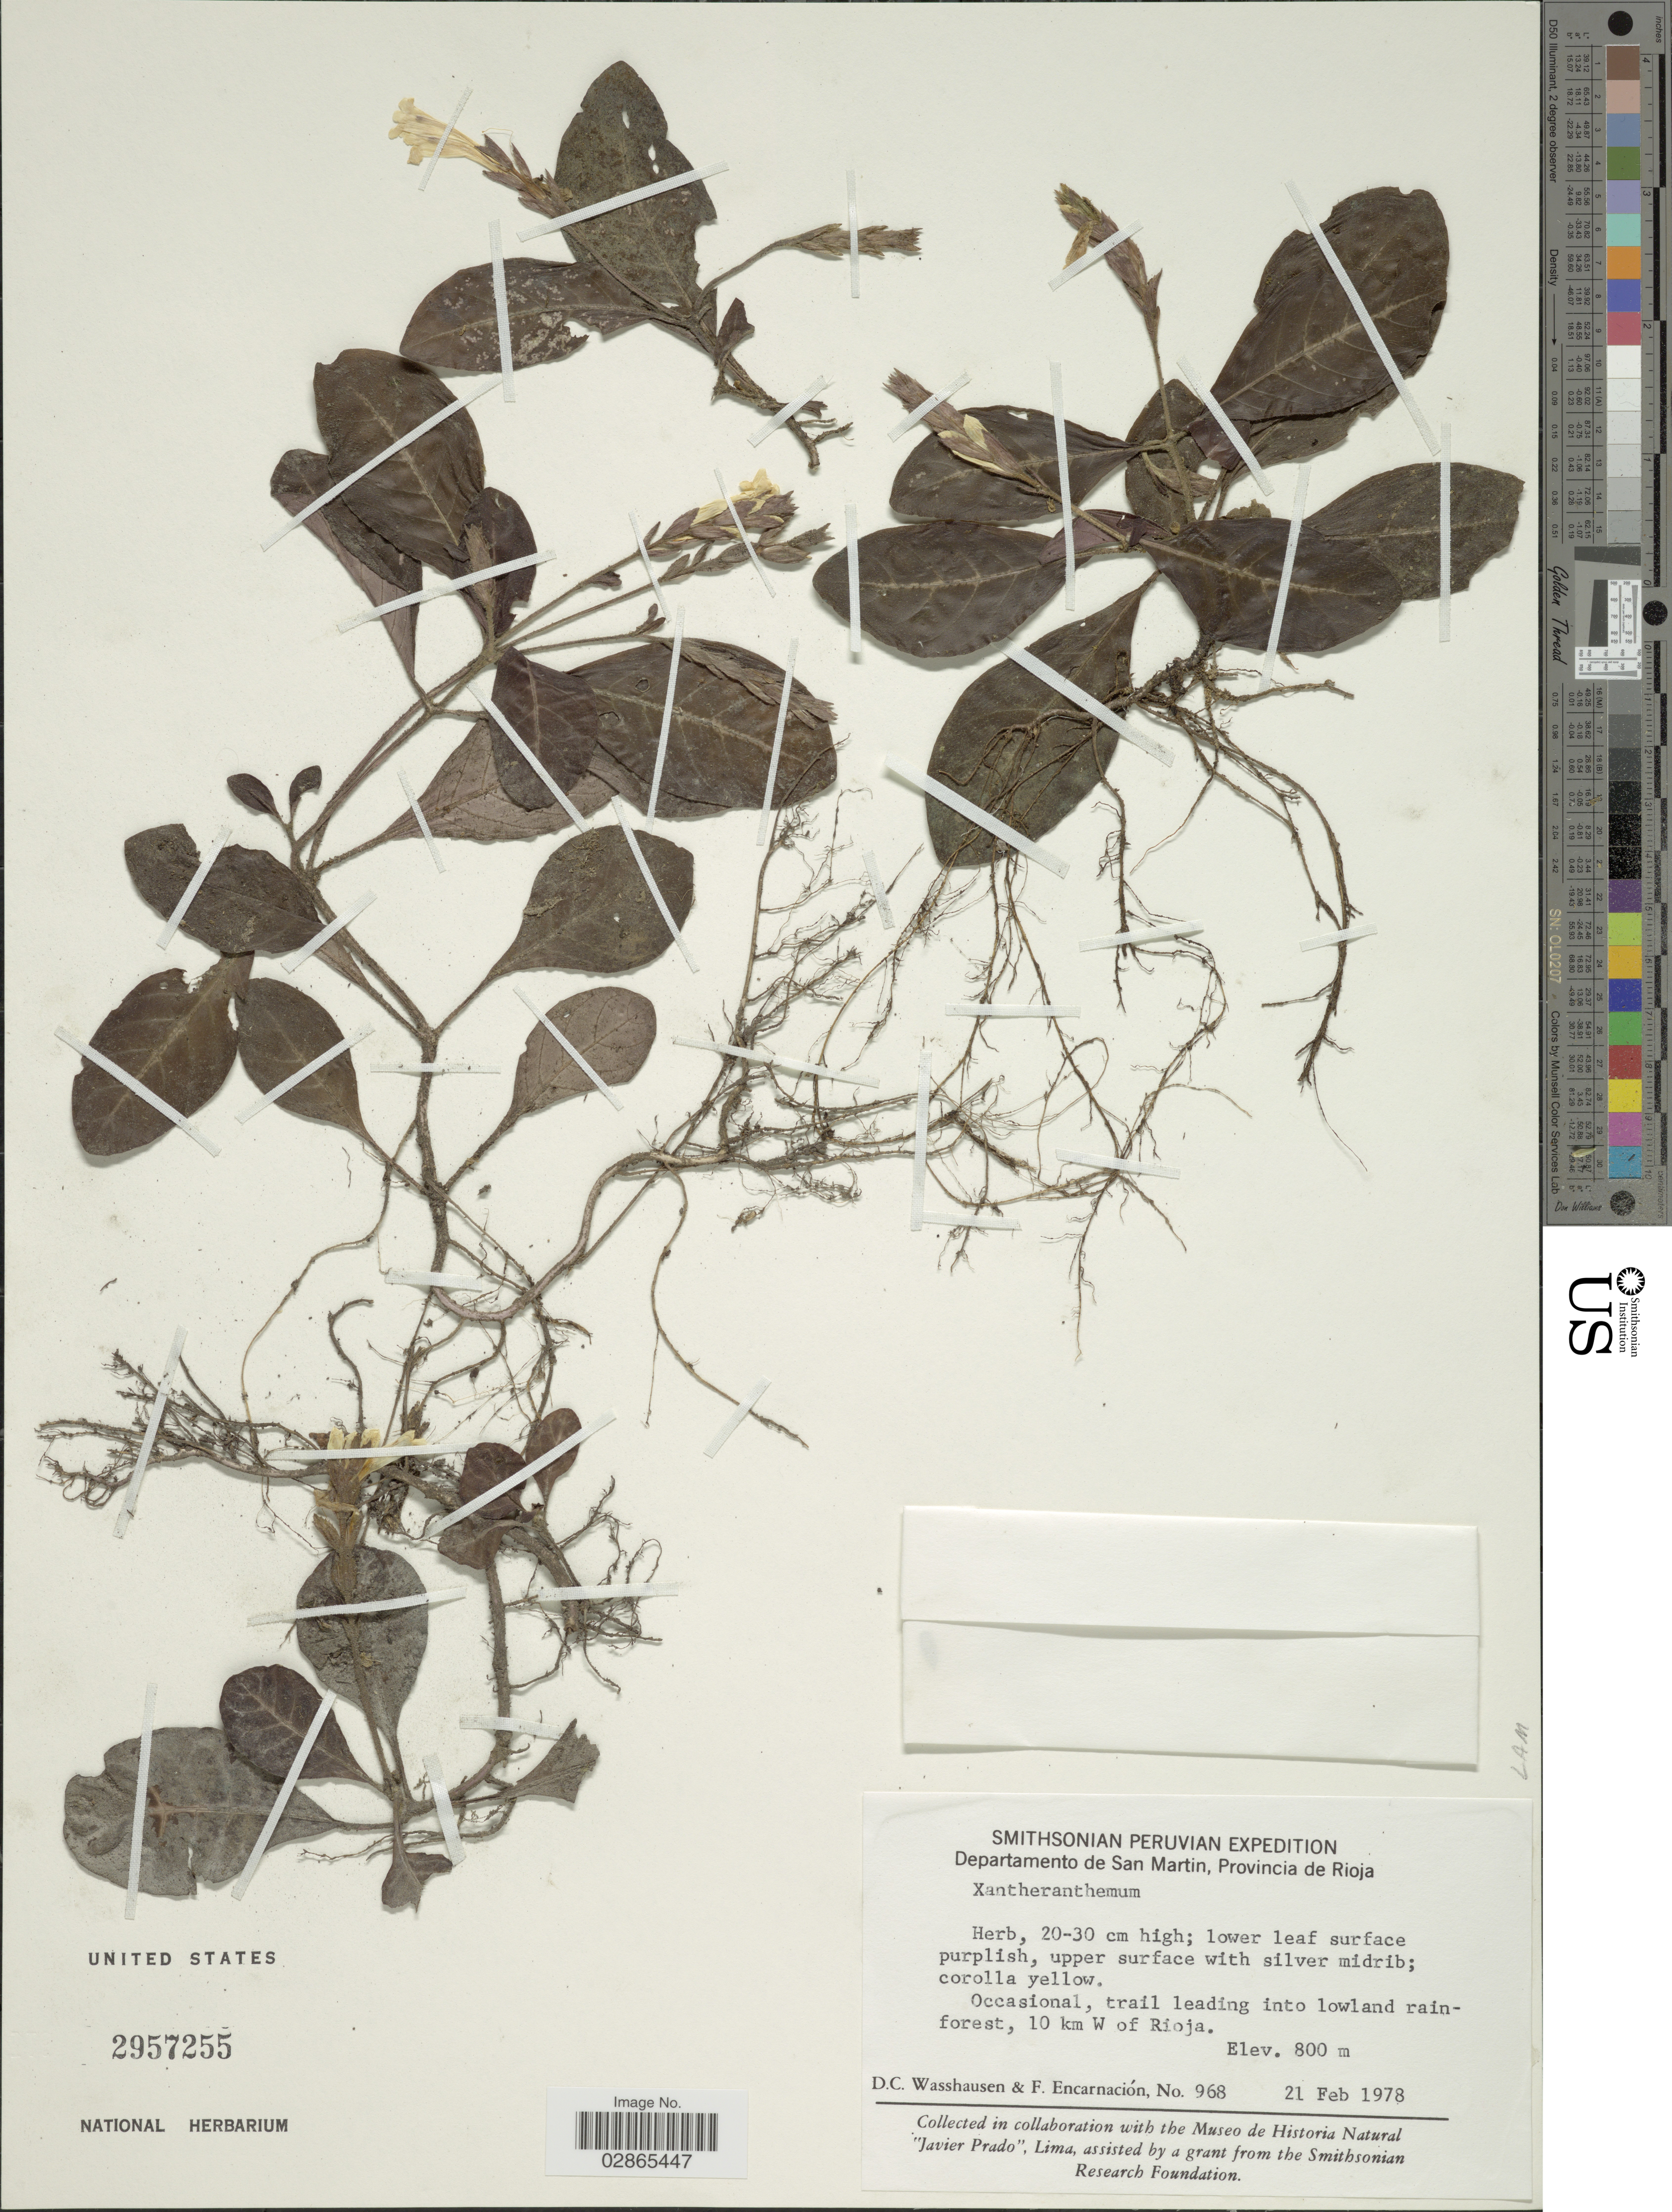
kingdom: Plantae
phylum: Tracheophyta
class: Magnoliopsida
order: Lamiales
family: Acanthaceae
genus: Xantheranthemum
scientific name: Xantheranthemum igneum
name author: (Linden) Lindau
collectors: D. C. Wasshausen & F. Encarnación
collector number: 968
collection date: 1978-02-21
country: Peru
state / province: San Martín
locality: Departamento de San Martin, Provincia de Rioja, 10 km W of Rioja.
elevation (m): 800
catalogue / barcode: US 2957255